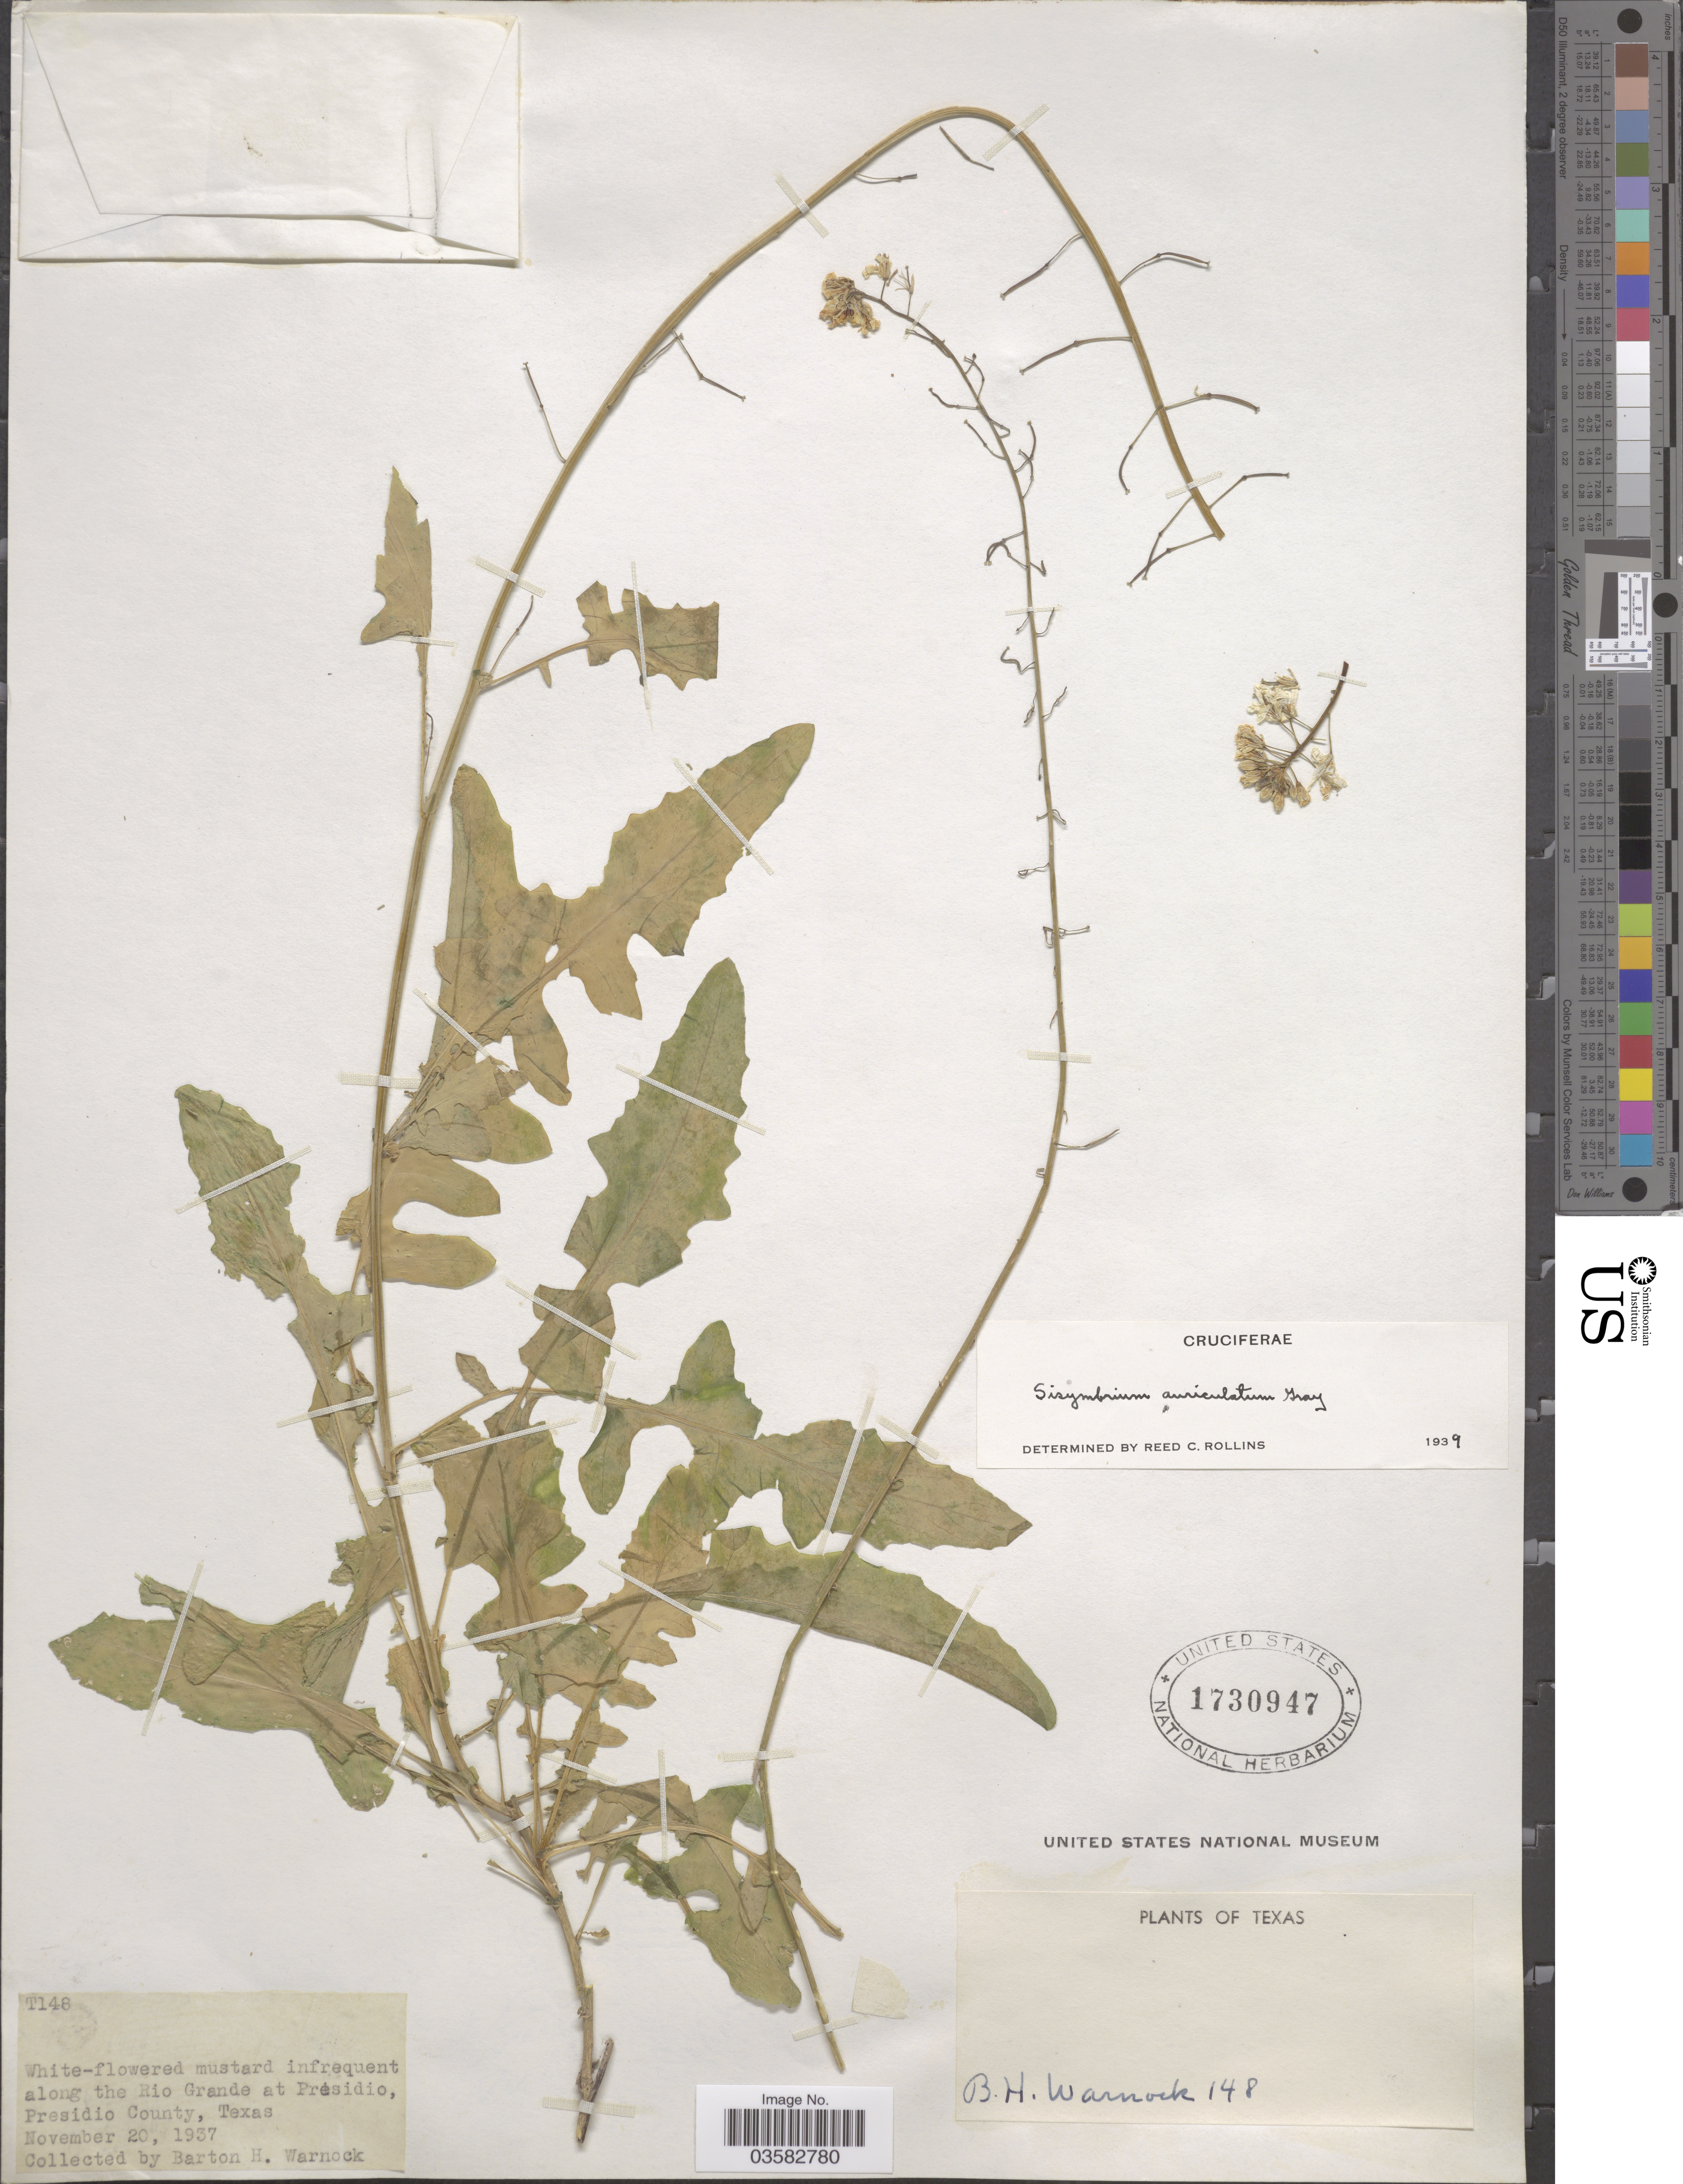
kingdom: Plantae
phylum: Tracheophyta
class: Magnoliopsida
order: Brassicales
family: Brassicaceae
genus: Sisymbrium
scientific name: Sisymbrium auriculatum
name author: A. Gray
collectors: B. H. Warnock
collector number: T148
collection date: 1937-11-20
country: United States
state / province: Texas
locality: Along the Rio Grande at Presidio, Presidio County.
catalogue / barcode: US 1730947